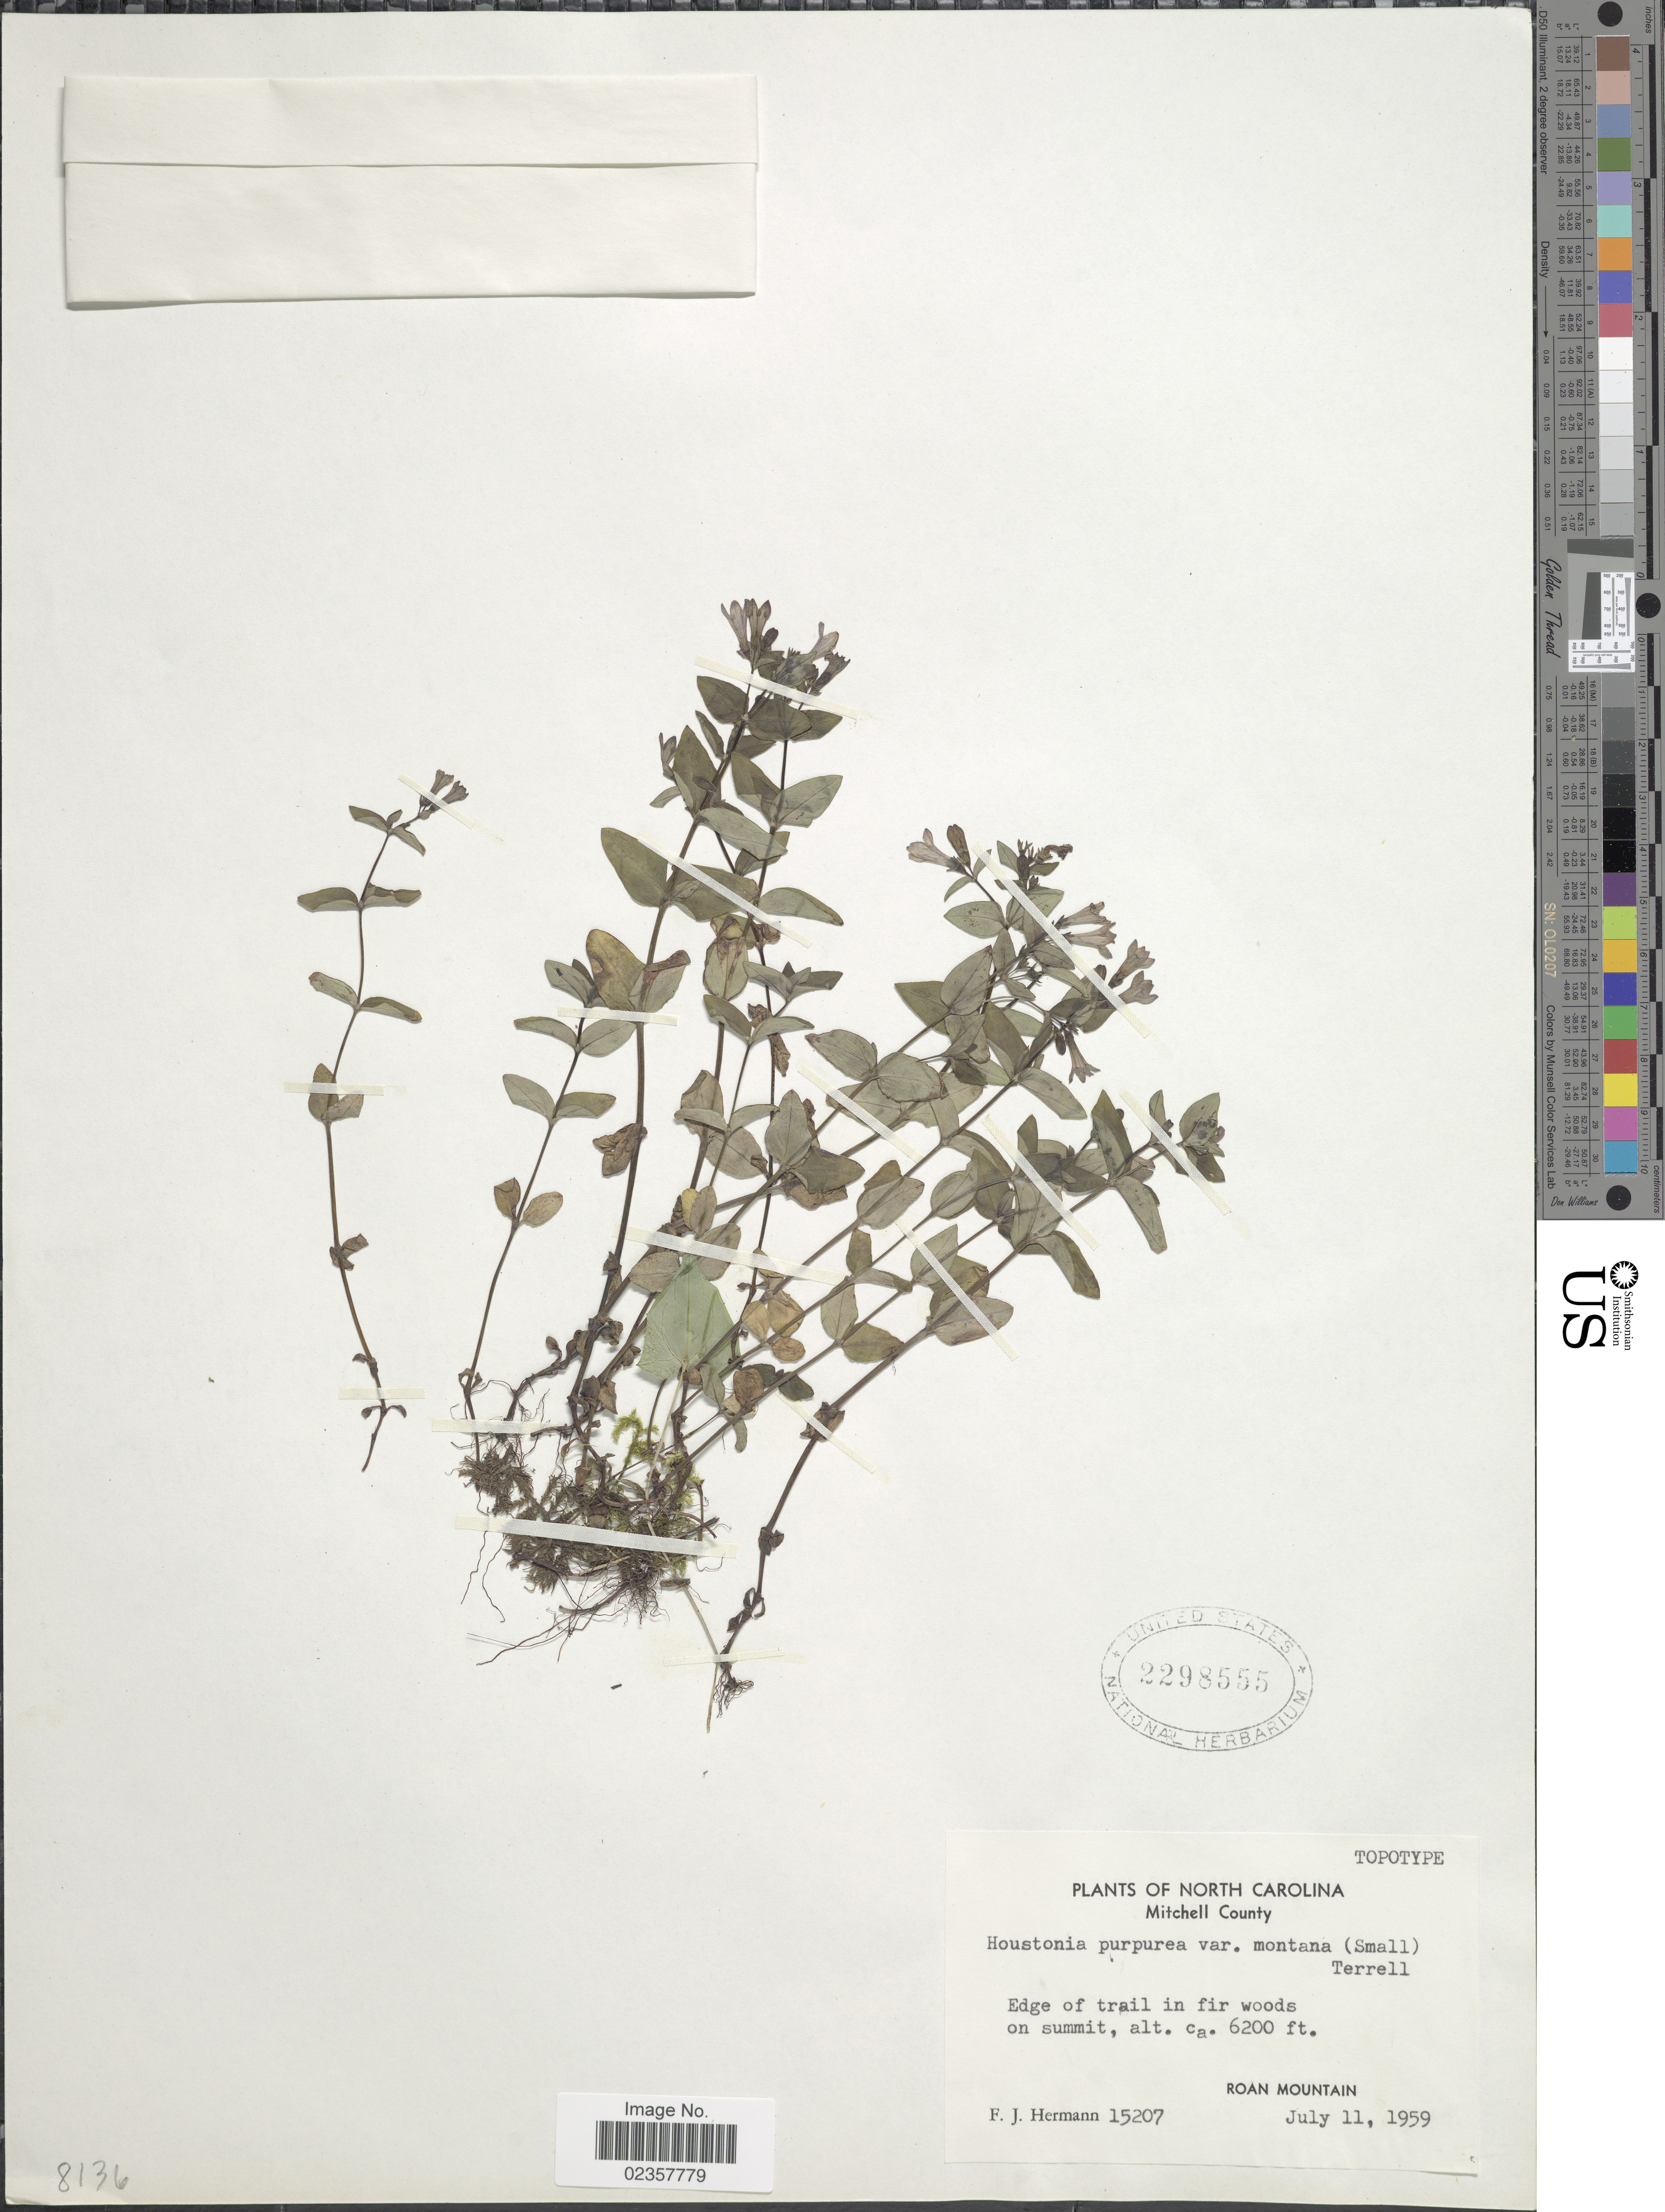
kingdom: Plantae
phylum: Tracheophyta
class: Magnoliopsida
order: Gentianales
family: Rubiaceae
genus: Houstonia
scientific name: Houstonia purpurea var. montana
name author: (Small) Terrell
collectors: F. J. Hermann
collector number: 15207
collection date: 1959-07-11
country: United States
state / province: North Carolina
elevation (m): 1890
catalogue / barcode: US 2298555